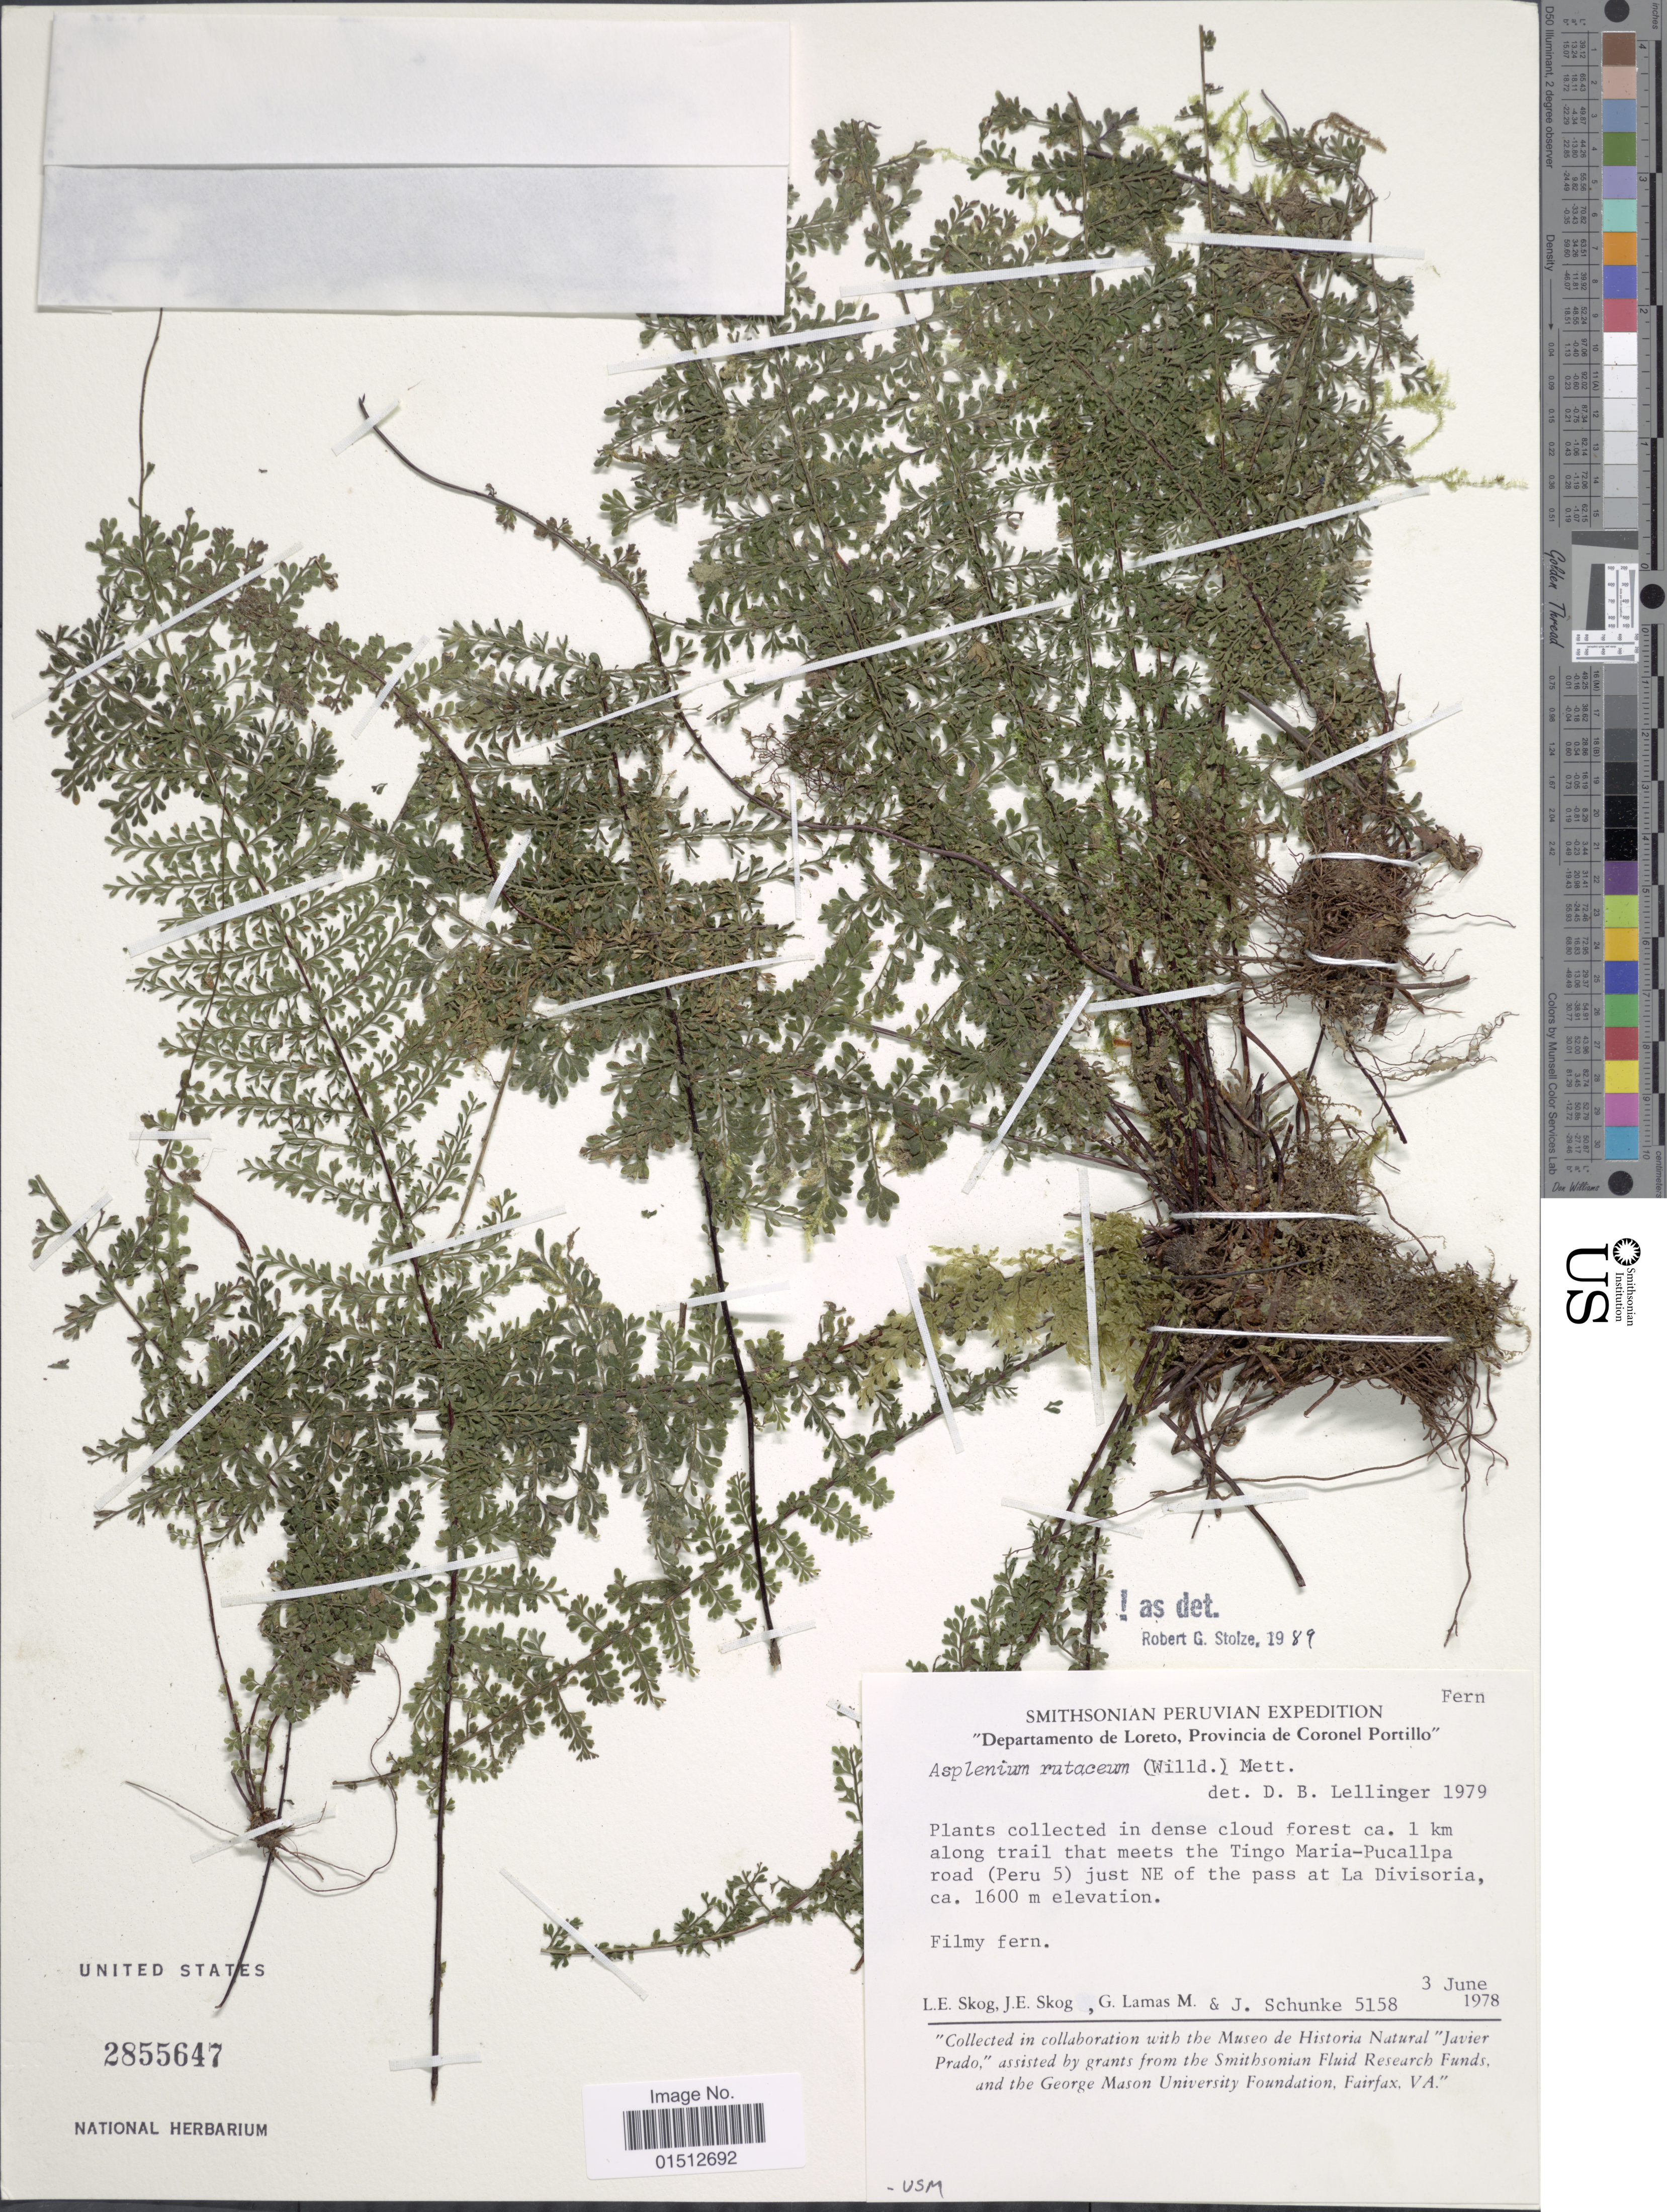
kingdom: Plantae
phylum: Tracheophyta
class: Polypodiopsida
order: Polypodiales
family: Aspleniaceae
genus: Asplenium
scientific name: Asplenium rutaceum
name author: (Willd.) Mett.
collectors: L. E. Skog, J. E. Skog, G. Lamas M. & J. M. Schunke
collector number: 5158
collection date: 1978-06-03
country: Peru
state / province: Loreto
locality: Departamento de Loreto, Provincia de Coronel Portillo. Ca. 1 km along trail that meets the Tingo Maria-Pucallpa road (Peru 5) just NE of the pass at La Divisoria.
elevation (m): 1600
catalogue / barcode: US 2855647